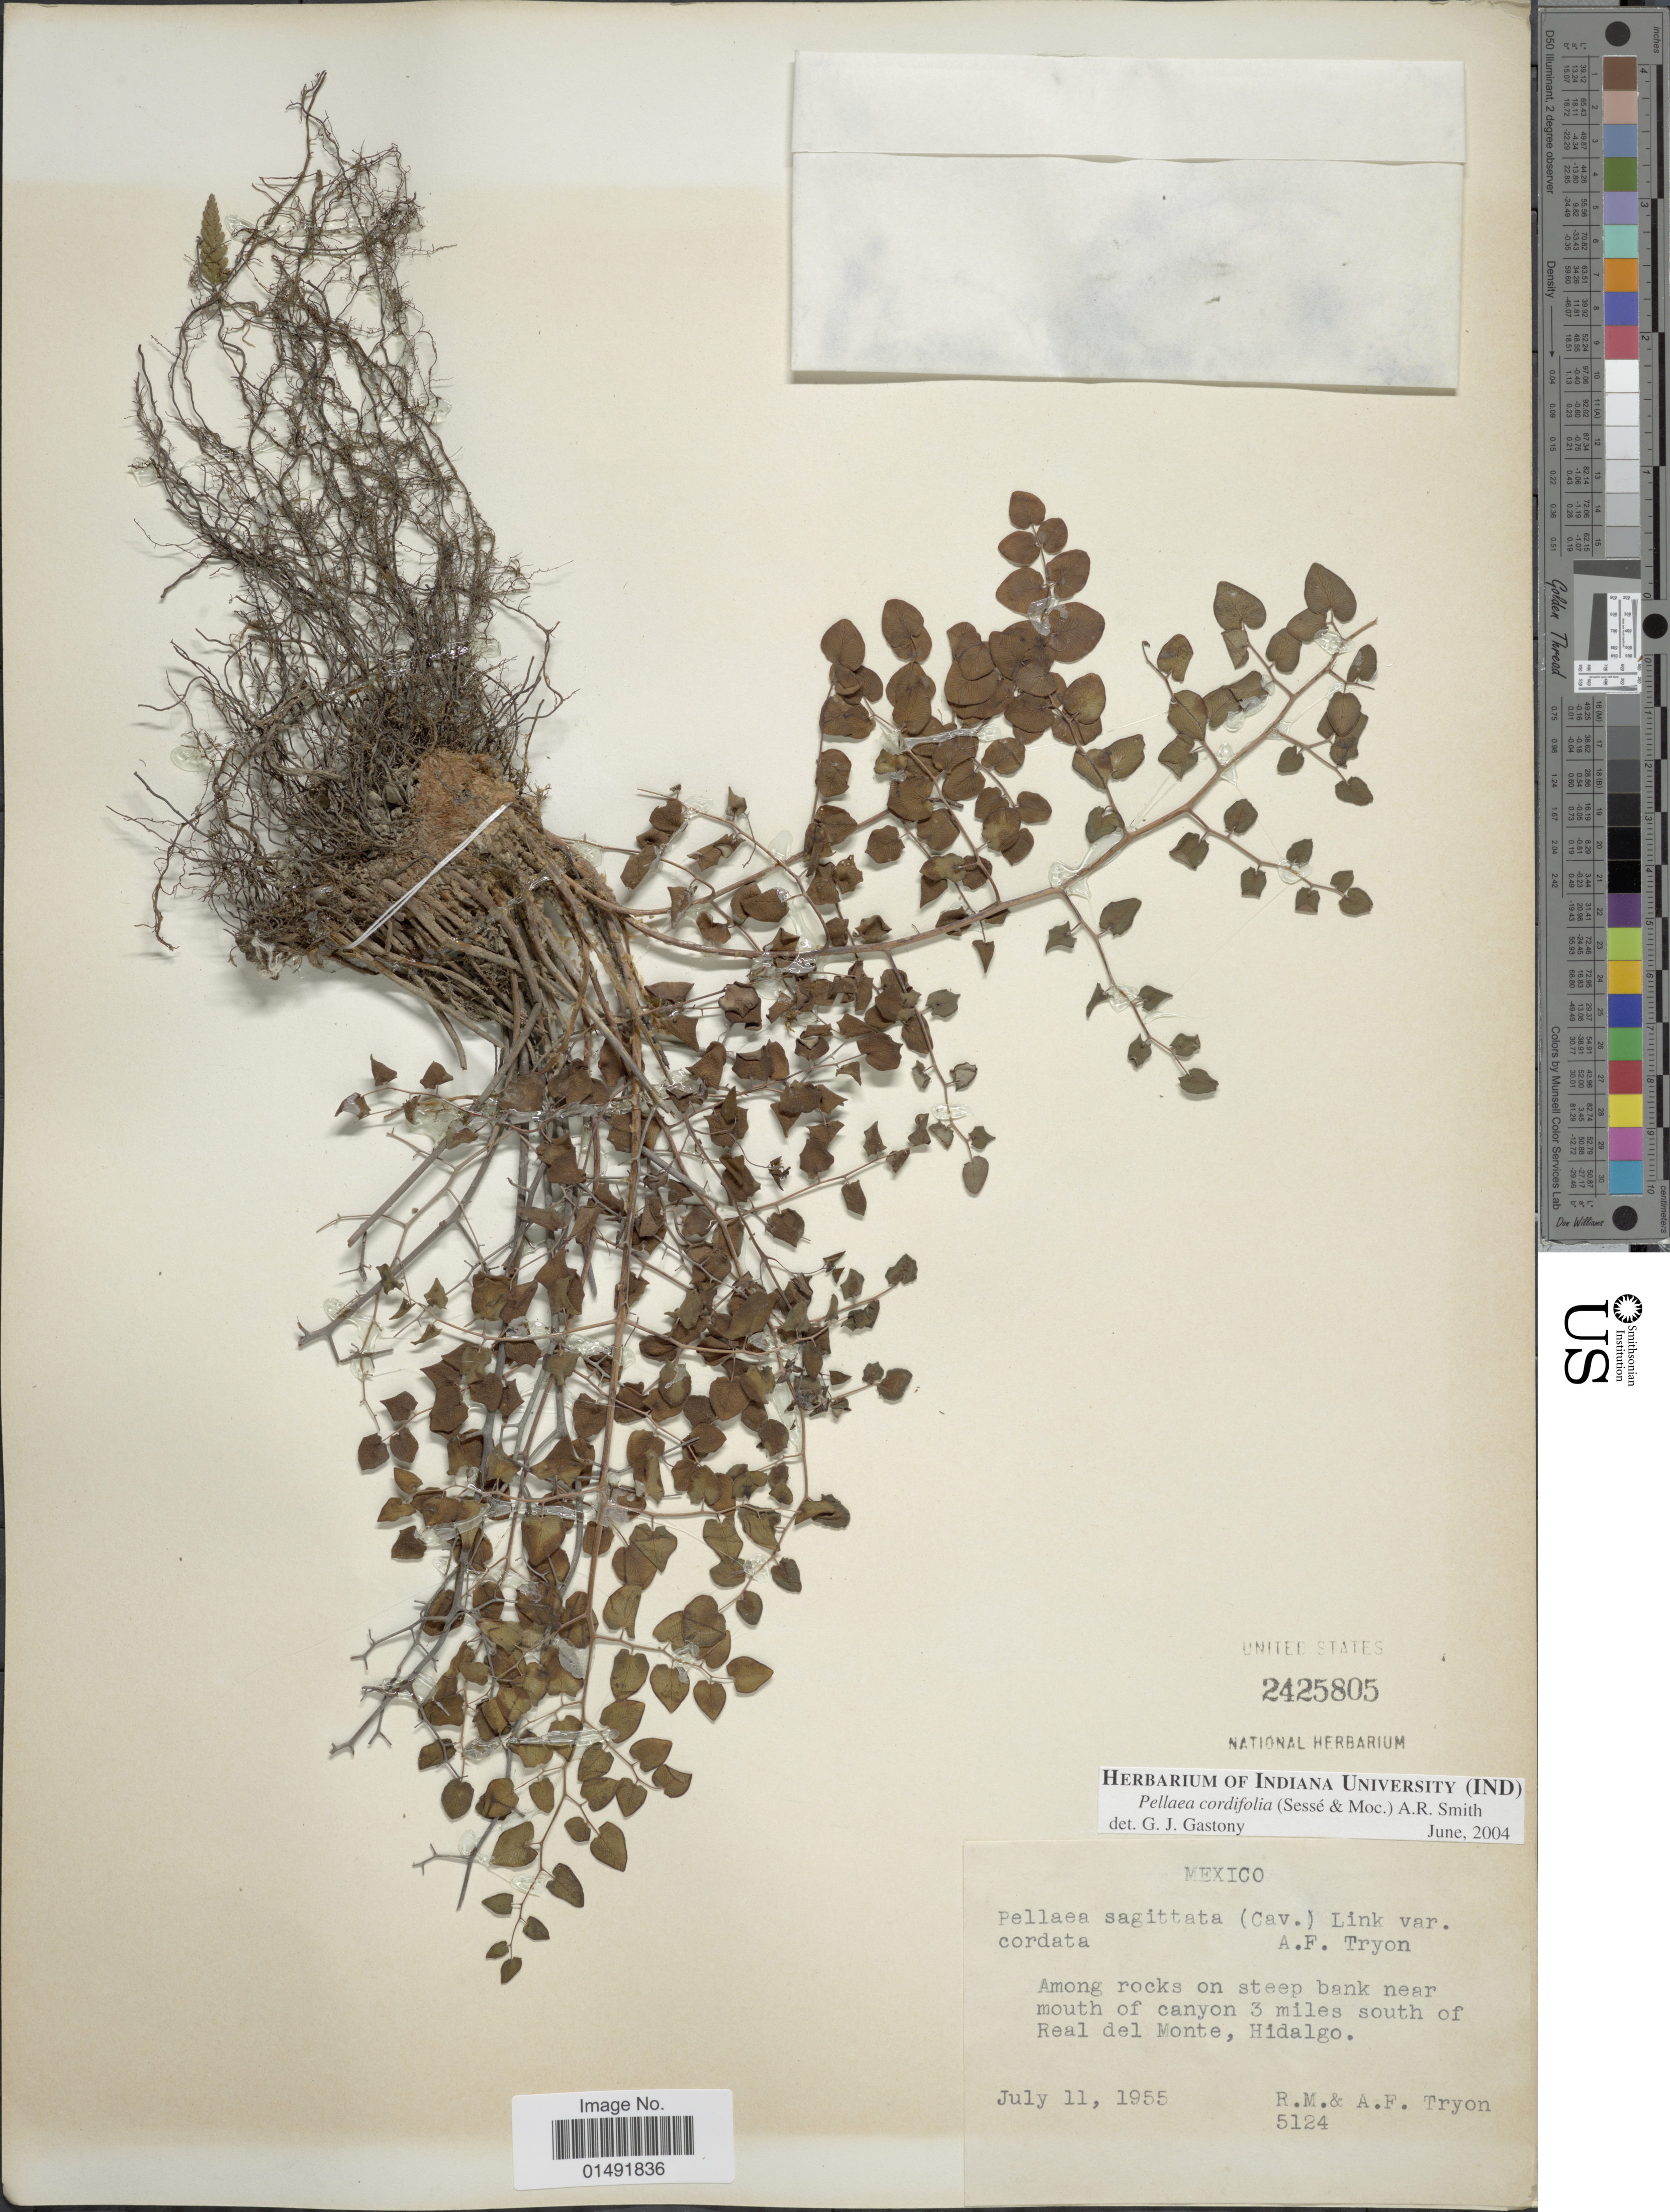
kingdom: Plantae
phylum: Tracheophyta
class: Polypodiopsida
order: Polypodiales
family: Pteridaceae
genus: Pellaea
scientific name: Pellaea cordifolia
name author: (Sessé) A.R. Sm.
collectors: R. M. Tryon & A. F. Tryon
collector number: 5124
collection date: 1955-07-11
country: Mexico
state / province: Hidalgo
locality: Among rocks on steep bank near mouth of canyon 3 miles south of Real del Monte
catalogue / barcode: US 2425805